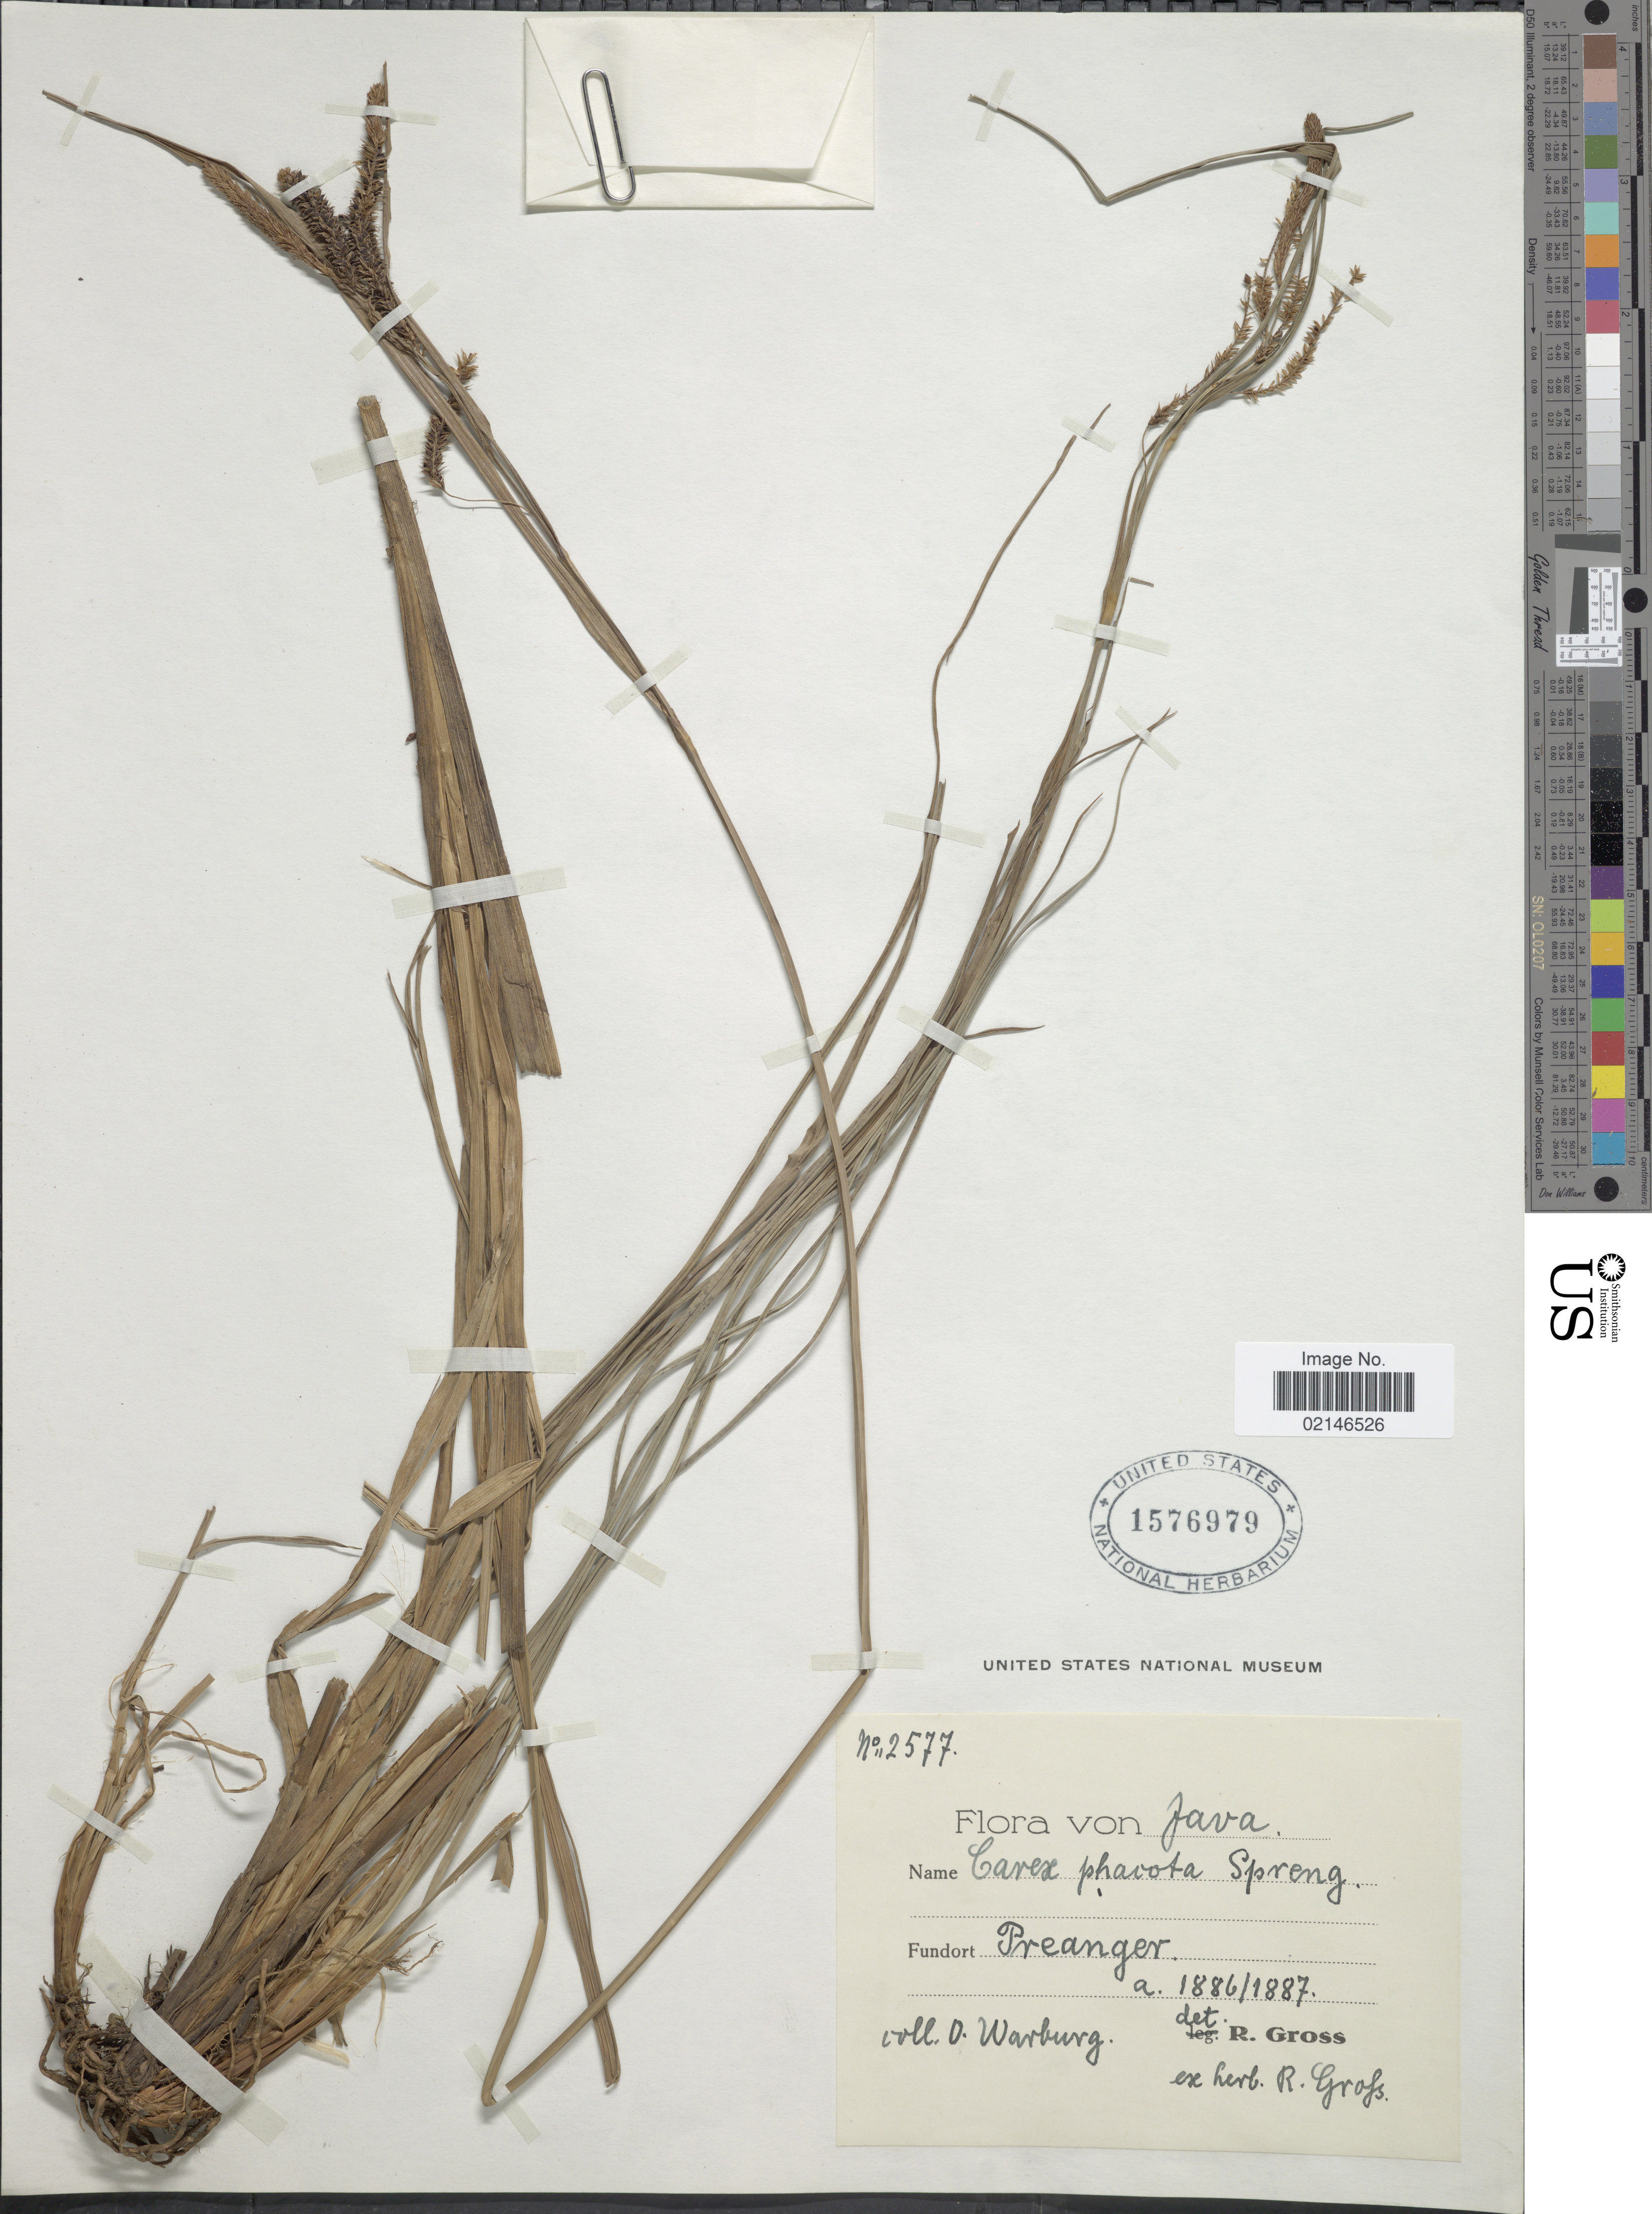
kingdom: Plantae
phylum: Tracheophyta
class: Liliopsida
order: Poales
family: Cyperaceae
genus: Carex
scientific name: Carex phacota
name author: Spreng.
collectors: O. Warburg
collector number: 2577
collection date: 1886/1887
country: Indonesia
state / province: Java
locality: Preanger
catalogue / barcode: US 1576979